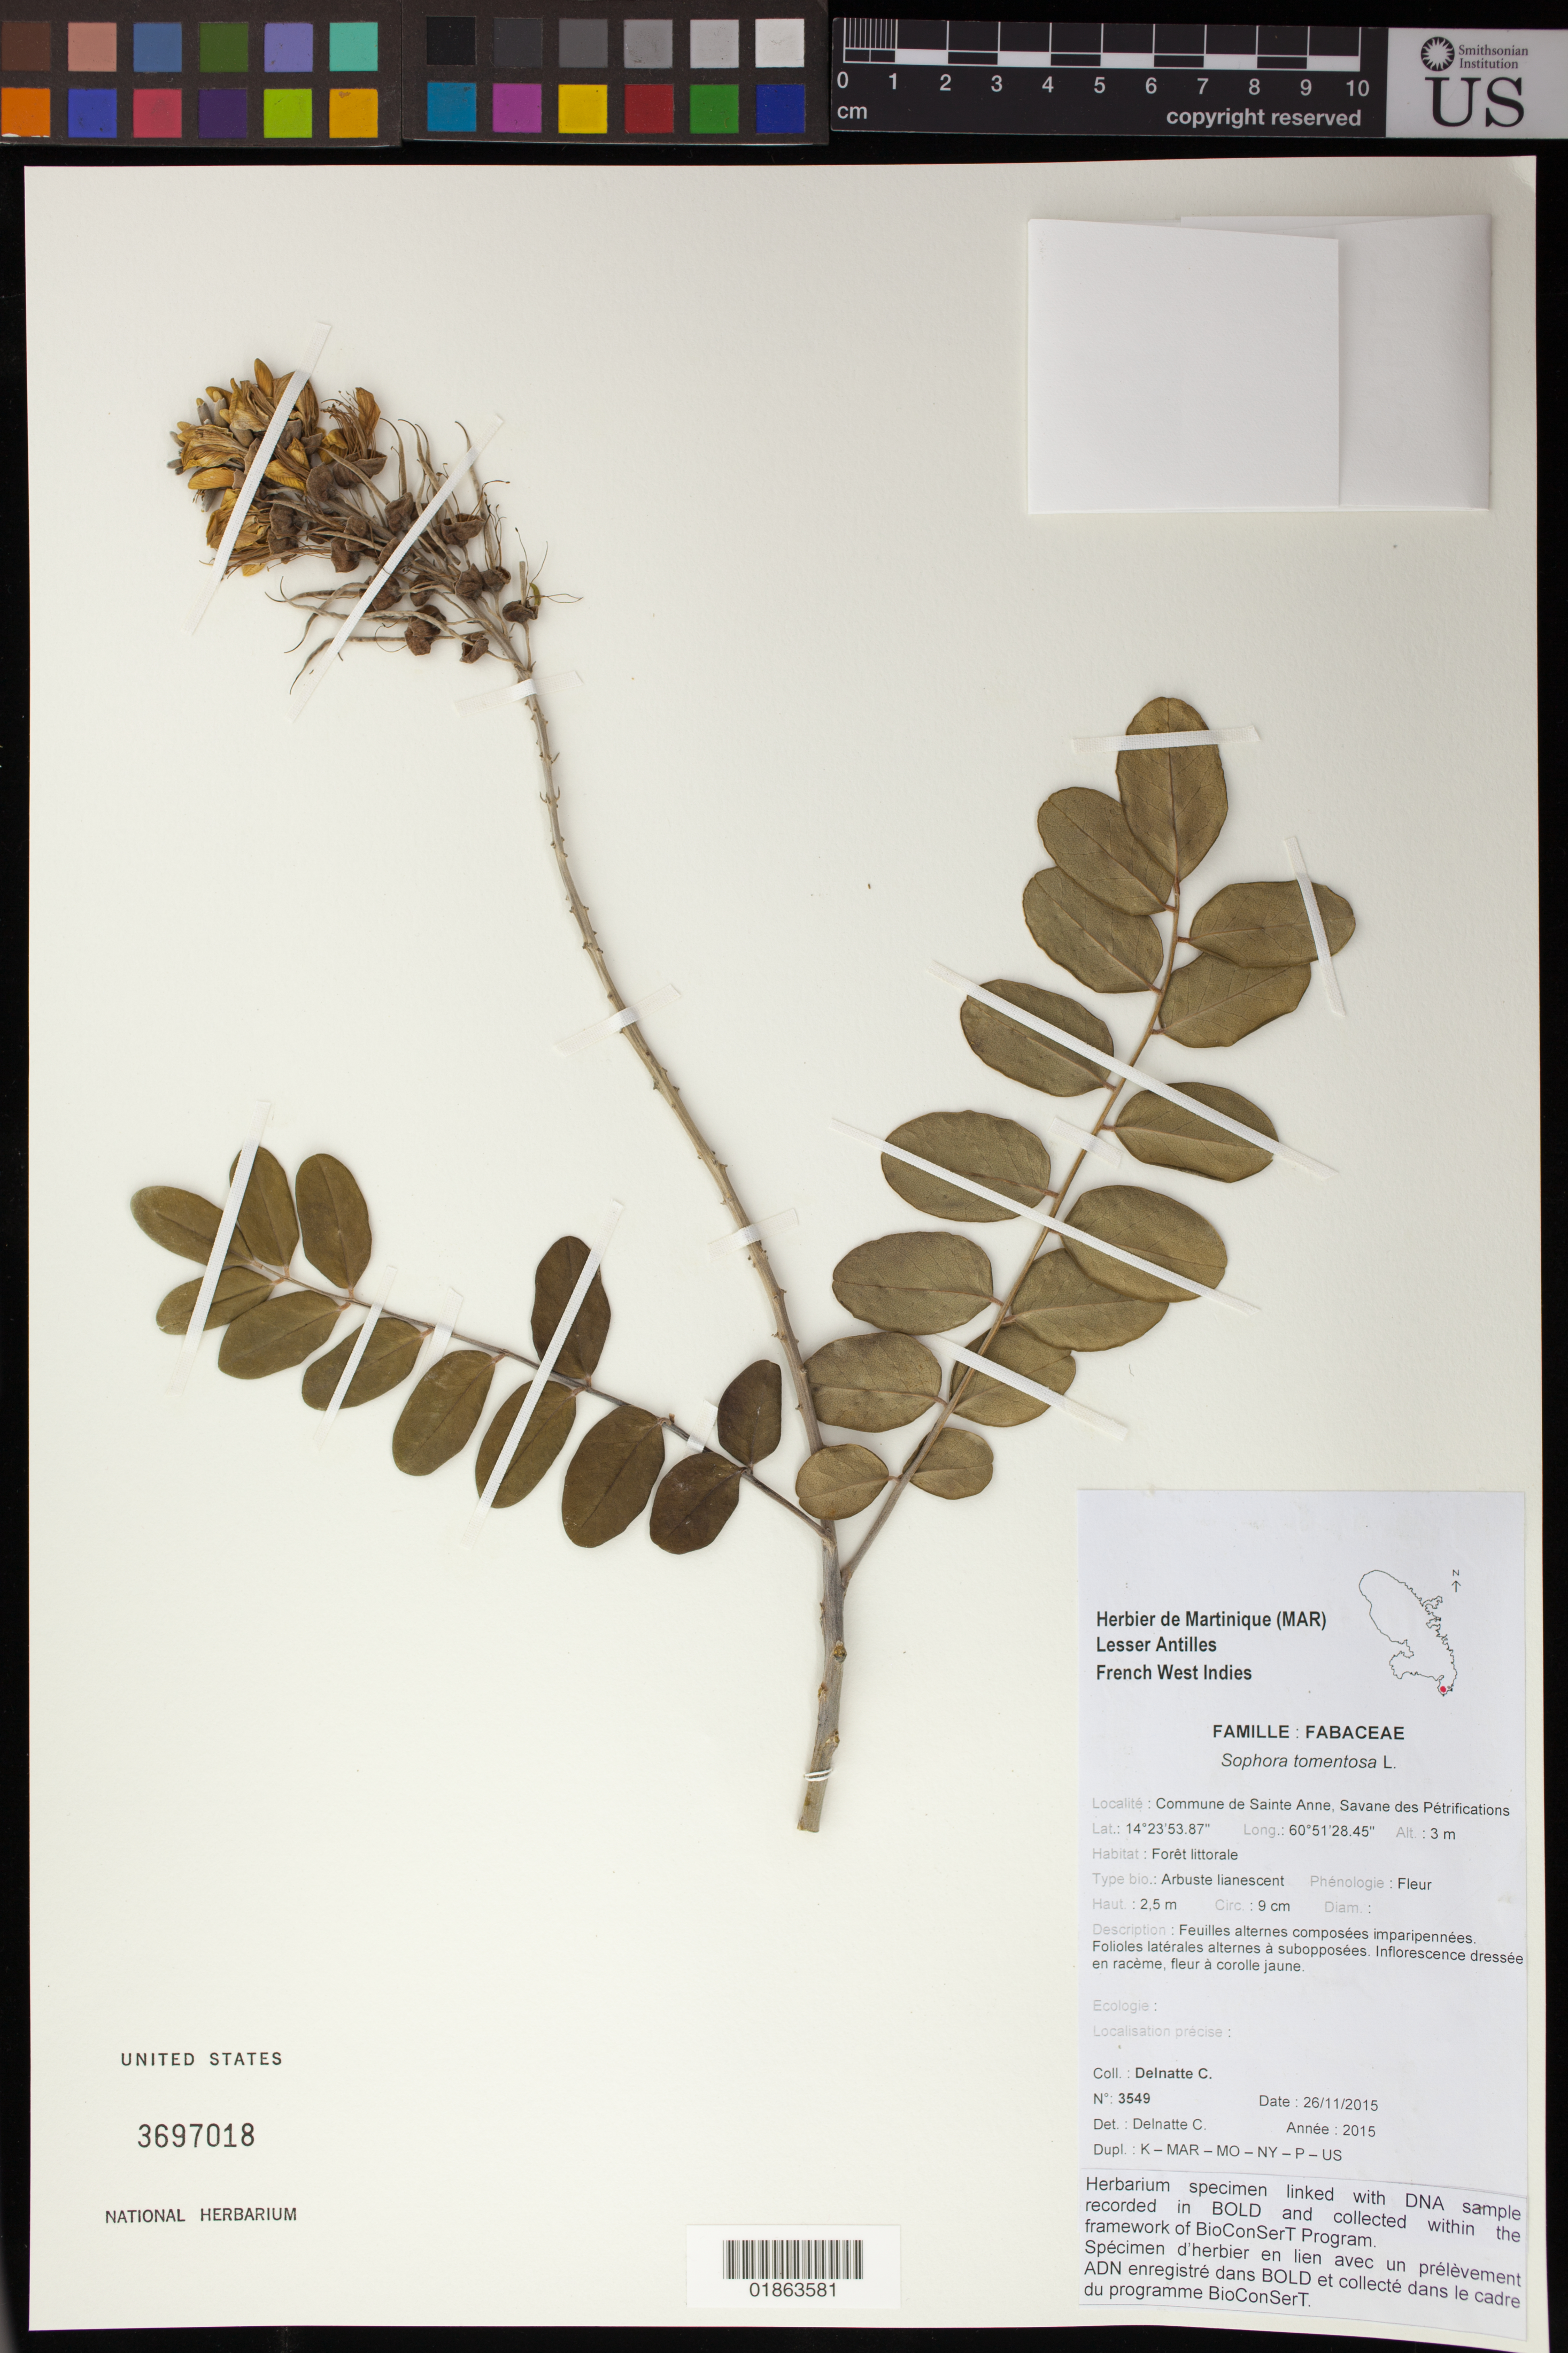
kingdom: Plantae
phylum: Tracheophyta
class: Magnoliopsida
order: Fabales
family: Fabaceae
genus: Sophora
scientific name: Sophora tomentosa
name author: L.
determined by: Delnatte, C.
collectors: C. Delnatte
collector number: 3549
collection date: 2015-11-26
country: Martinique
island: Martinique I.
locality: Commune de Sainte Anne, Savane des Pétrifications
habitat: Forêt littorale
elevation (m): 3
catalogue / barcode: US 3697018